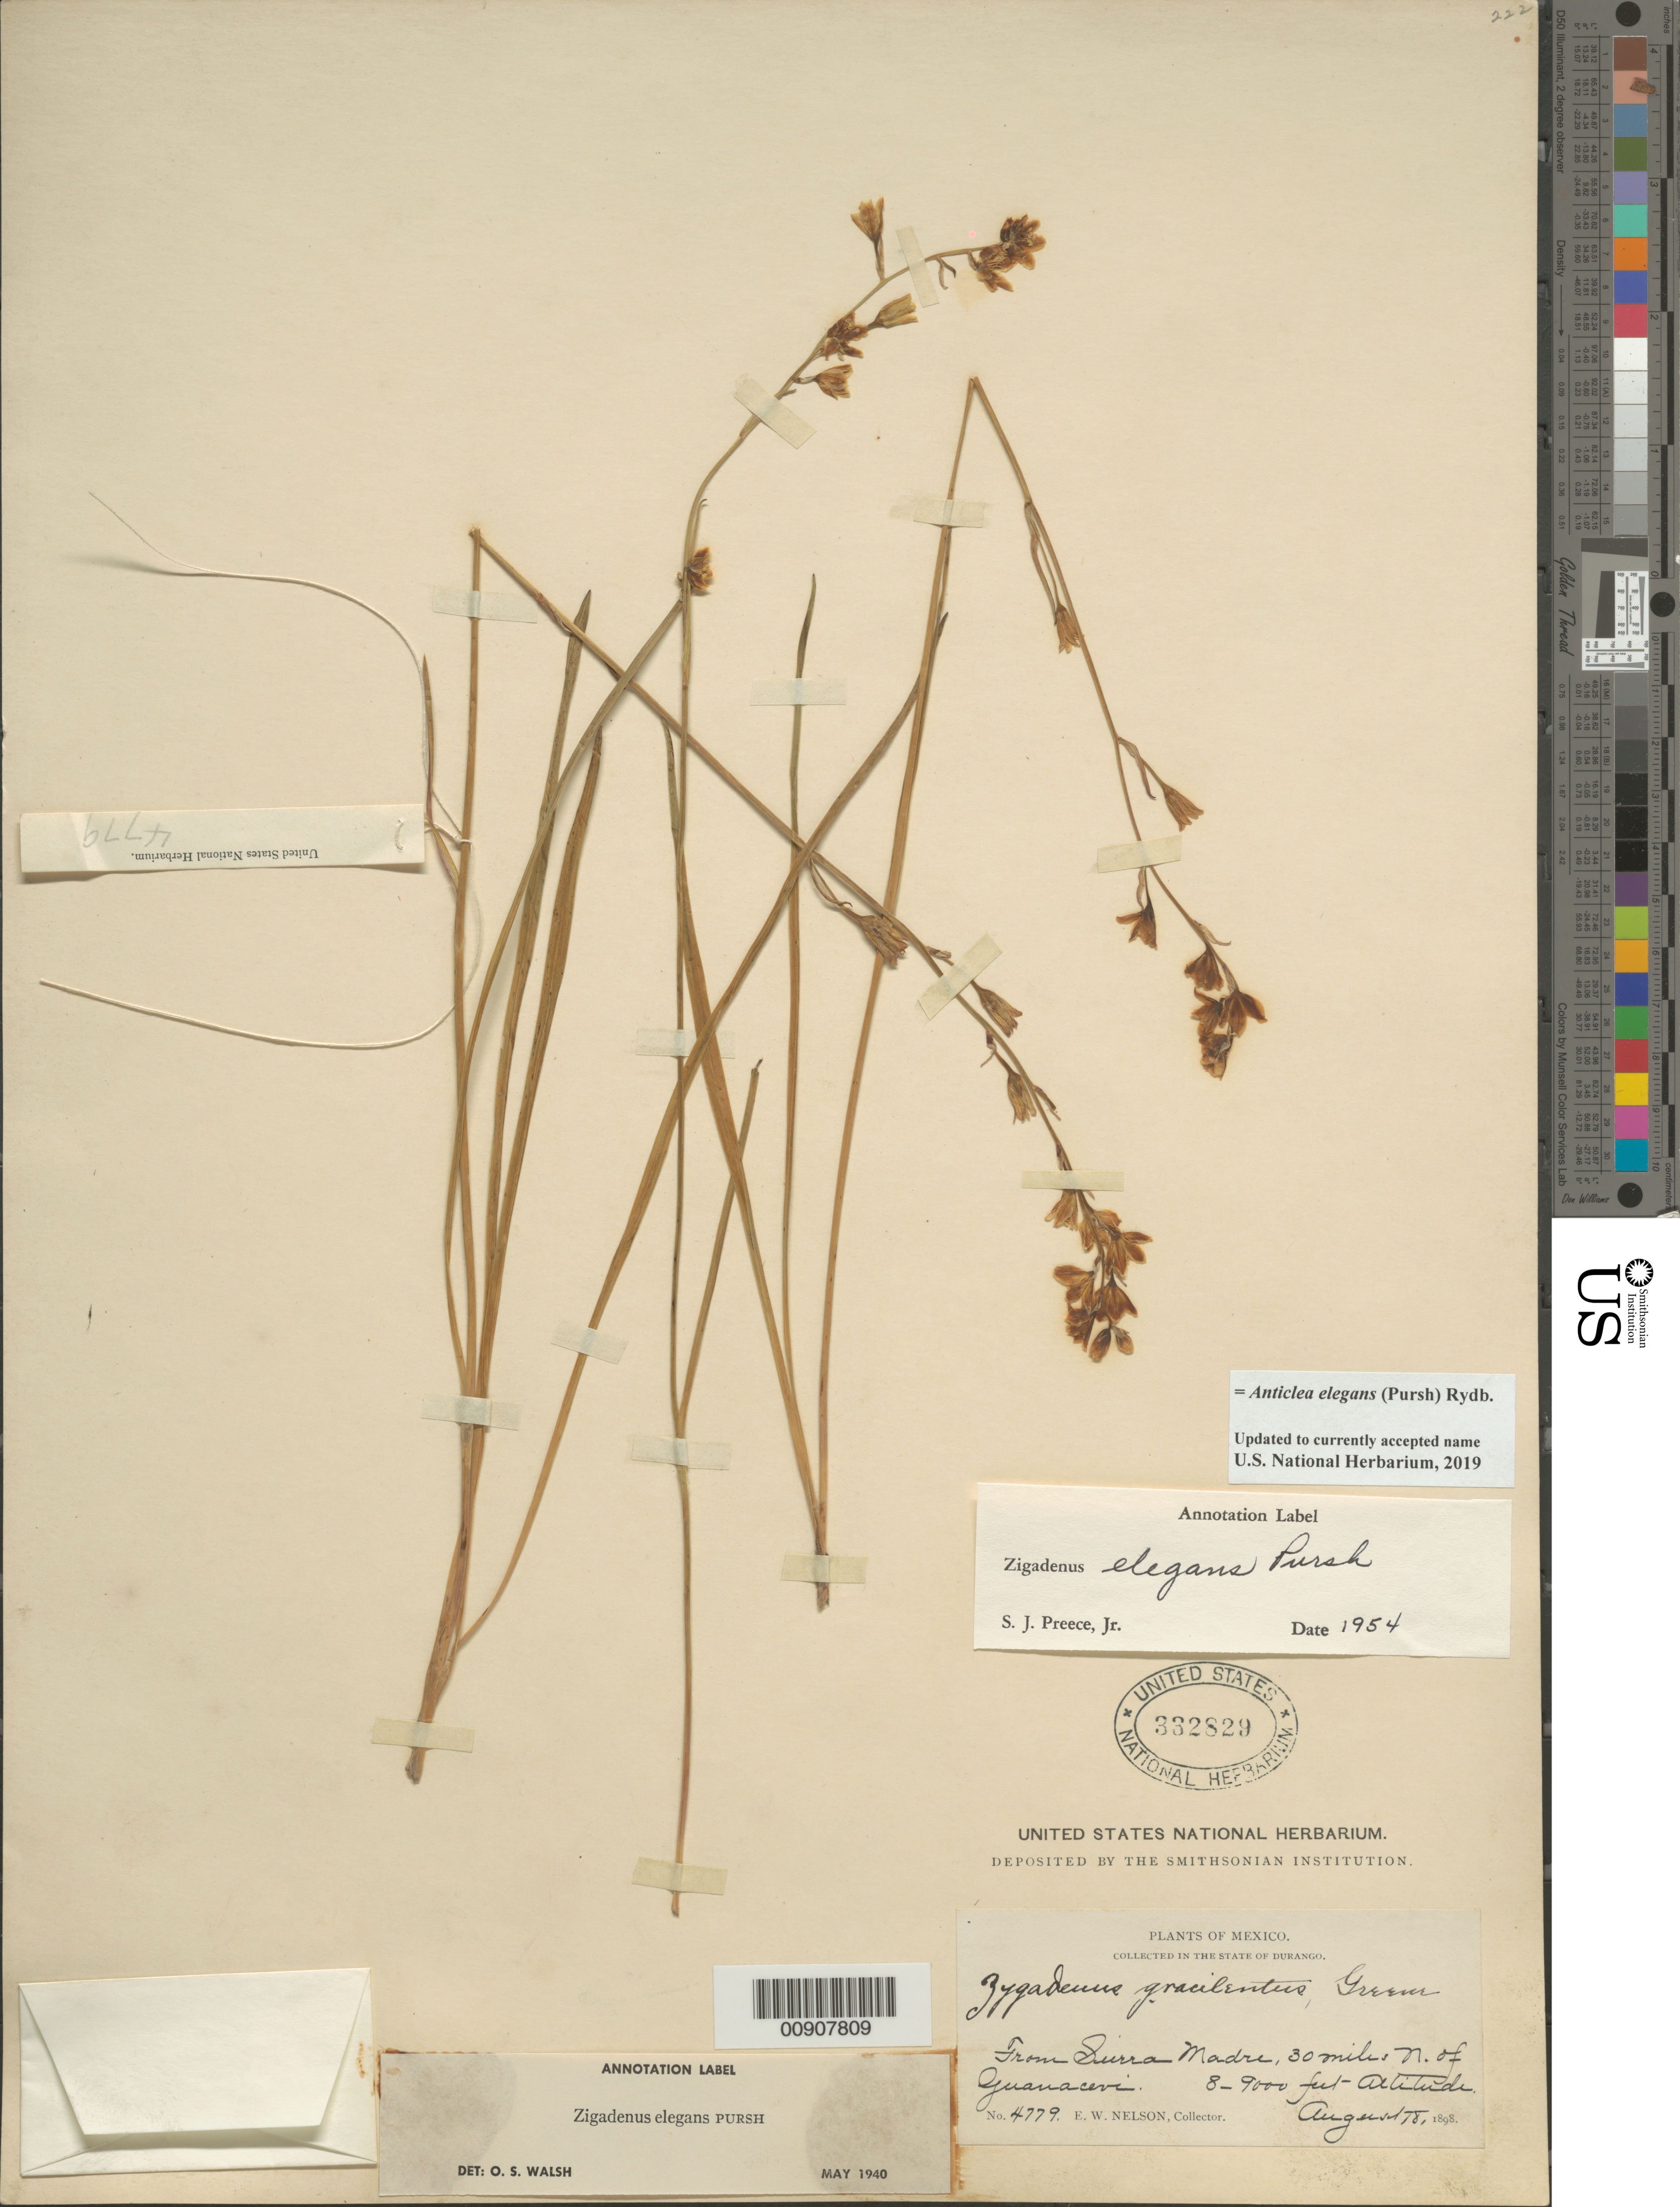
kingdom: Plantae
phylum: Tracheophyta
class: Liliopsida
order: Liliales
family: Melanthiaceae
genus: Anticlea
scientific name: Anticlea elegans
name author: (Pursh) Rydb.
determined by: Strong, Mark T., (BOT), Smithsonian Institution - National Museum of Natural History (UNITED STATES)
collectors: E. W. Nelson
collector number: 4779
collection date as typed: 18 Aug 1898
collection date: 1898-08-18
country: Mexico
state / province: Durango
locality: Durango: From Sierra Madre, 30 miles N of Guanacevi.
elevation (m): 2438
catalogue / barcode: US 332829